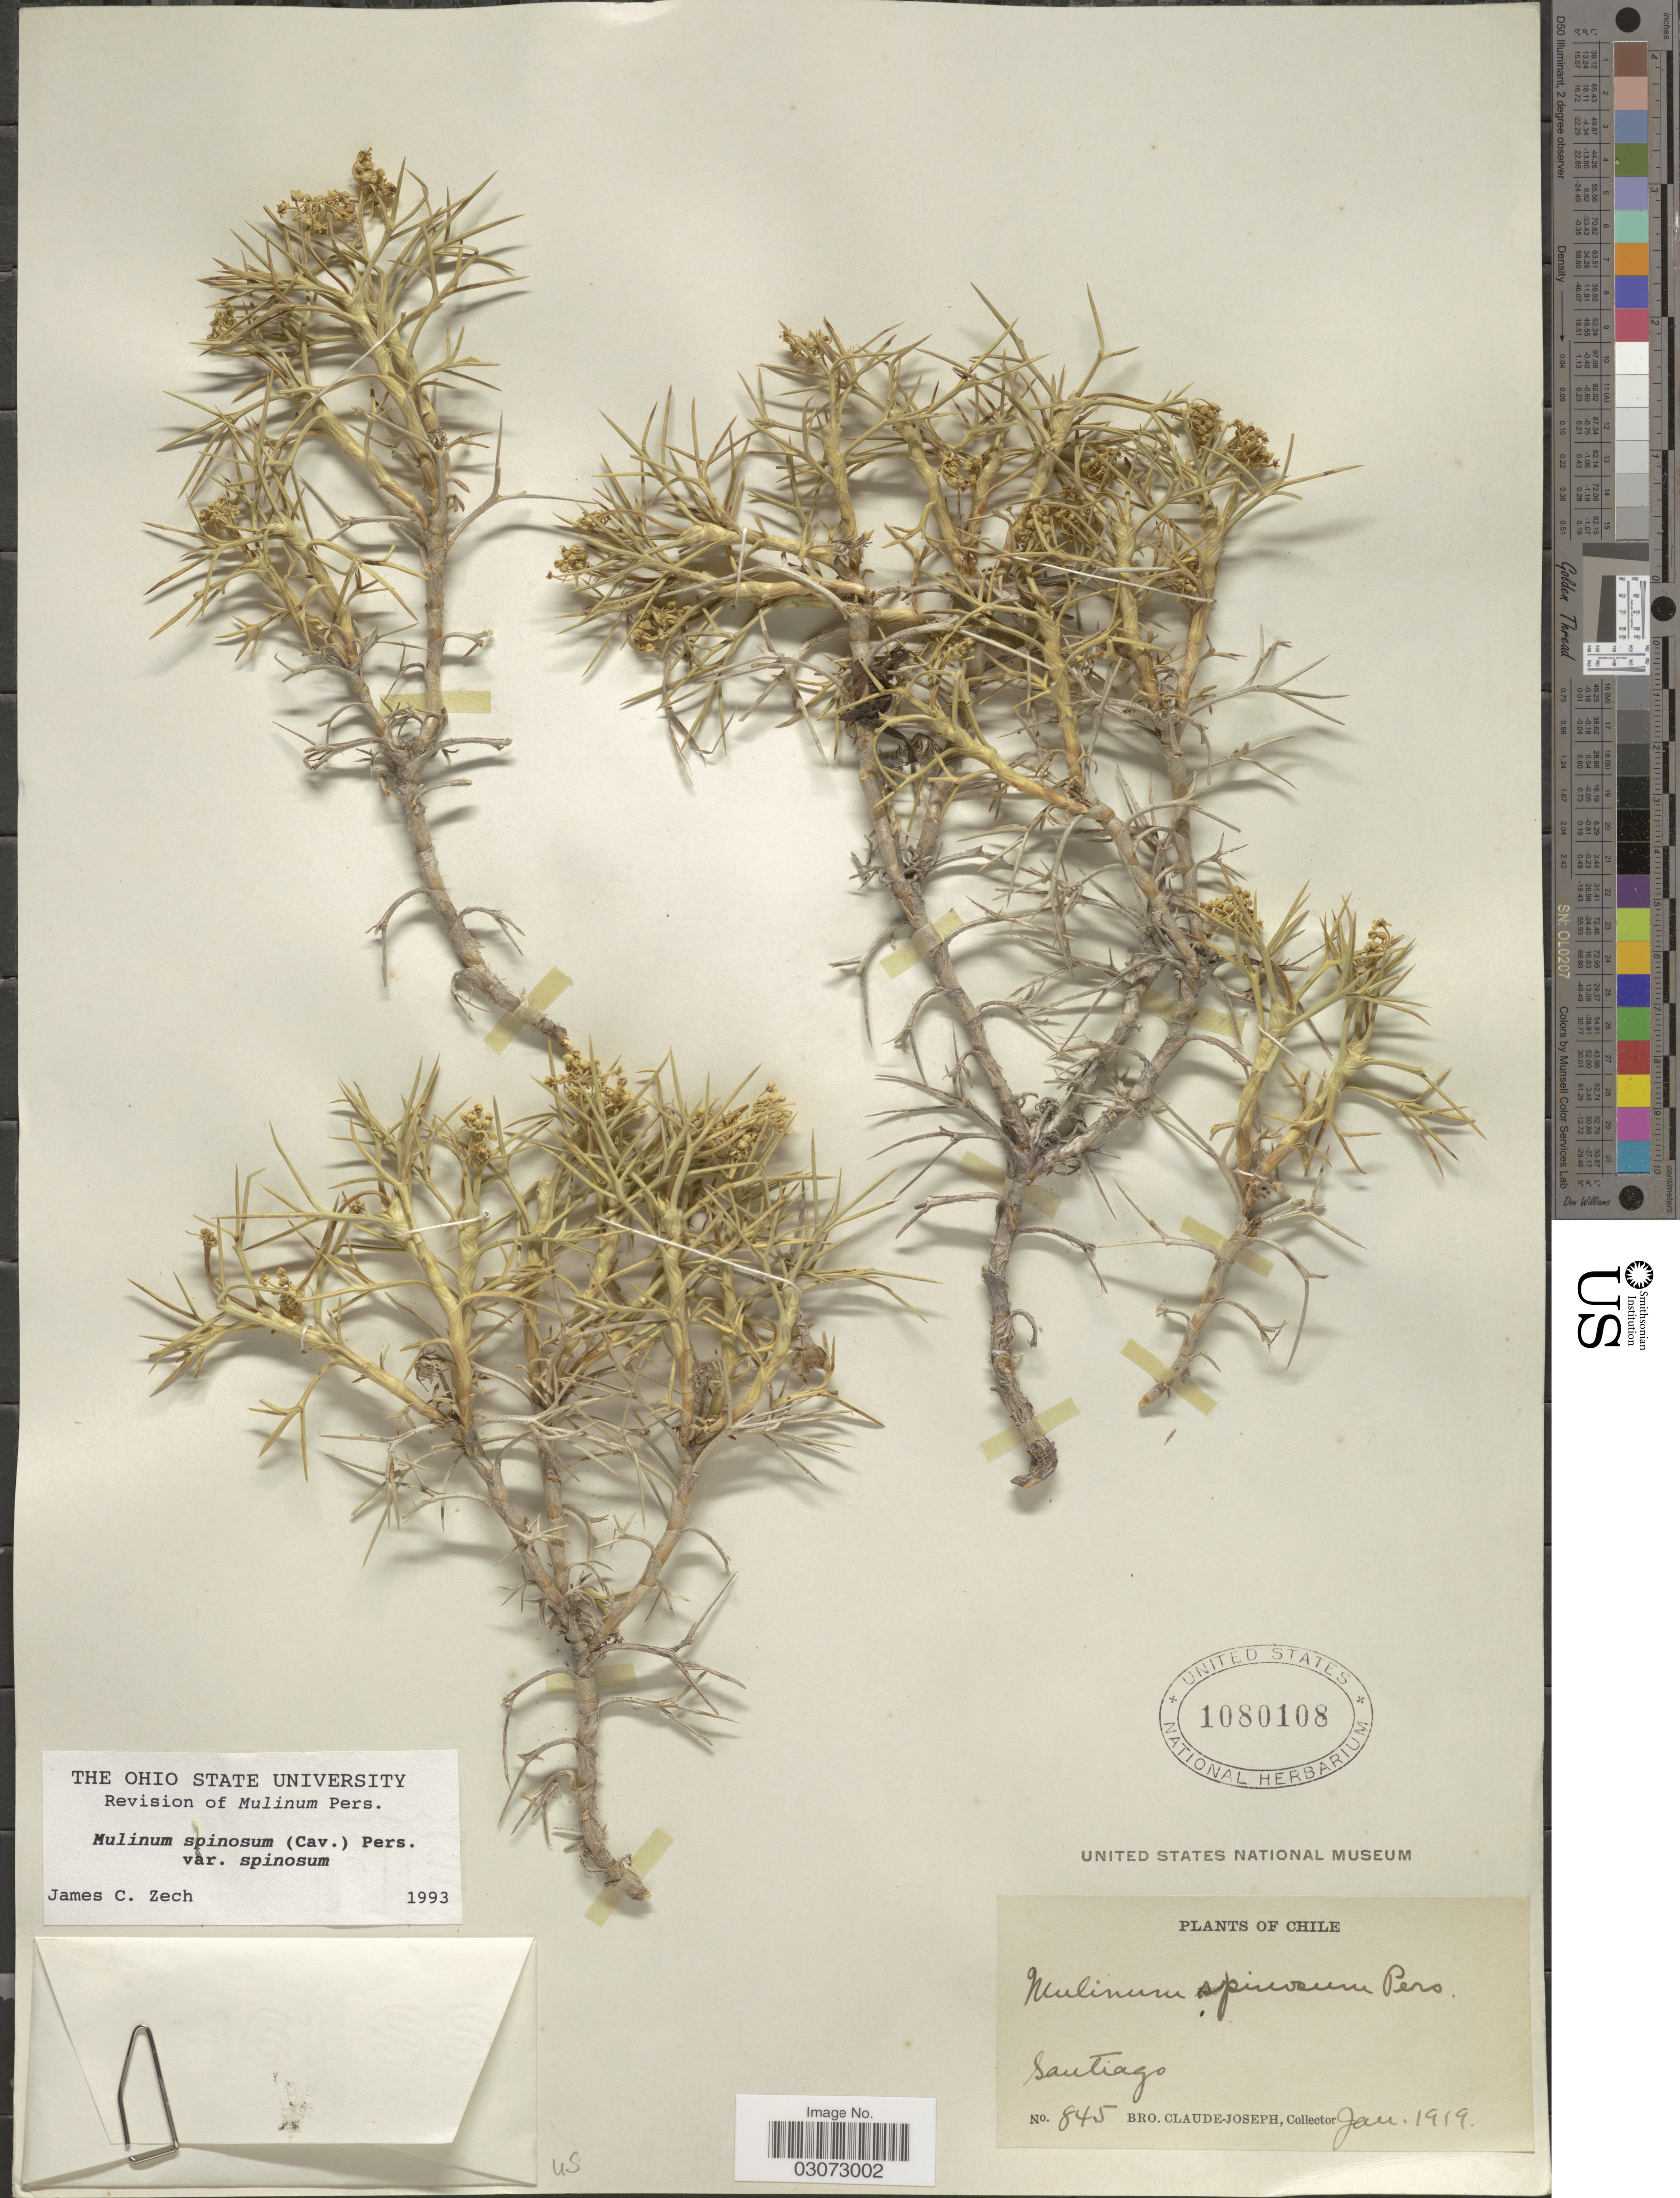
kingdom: Plantae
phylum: Tracheophyta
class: Magnoliopsida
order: Apiales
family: Apiaceae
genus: Mulinum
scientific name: Mulinum spinosum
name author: Pers.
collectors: Bro. Claude-Joseph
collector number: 845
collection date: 1919-01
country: Chile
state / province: Región Metropolitana (RM)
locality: Chile. Santiago.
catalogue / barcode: US 1080108